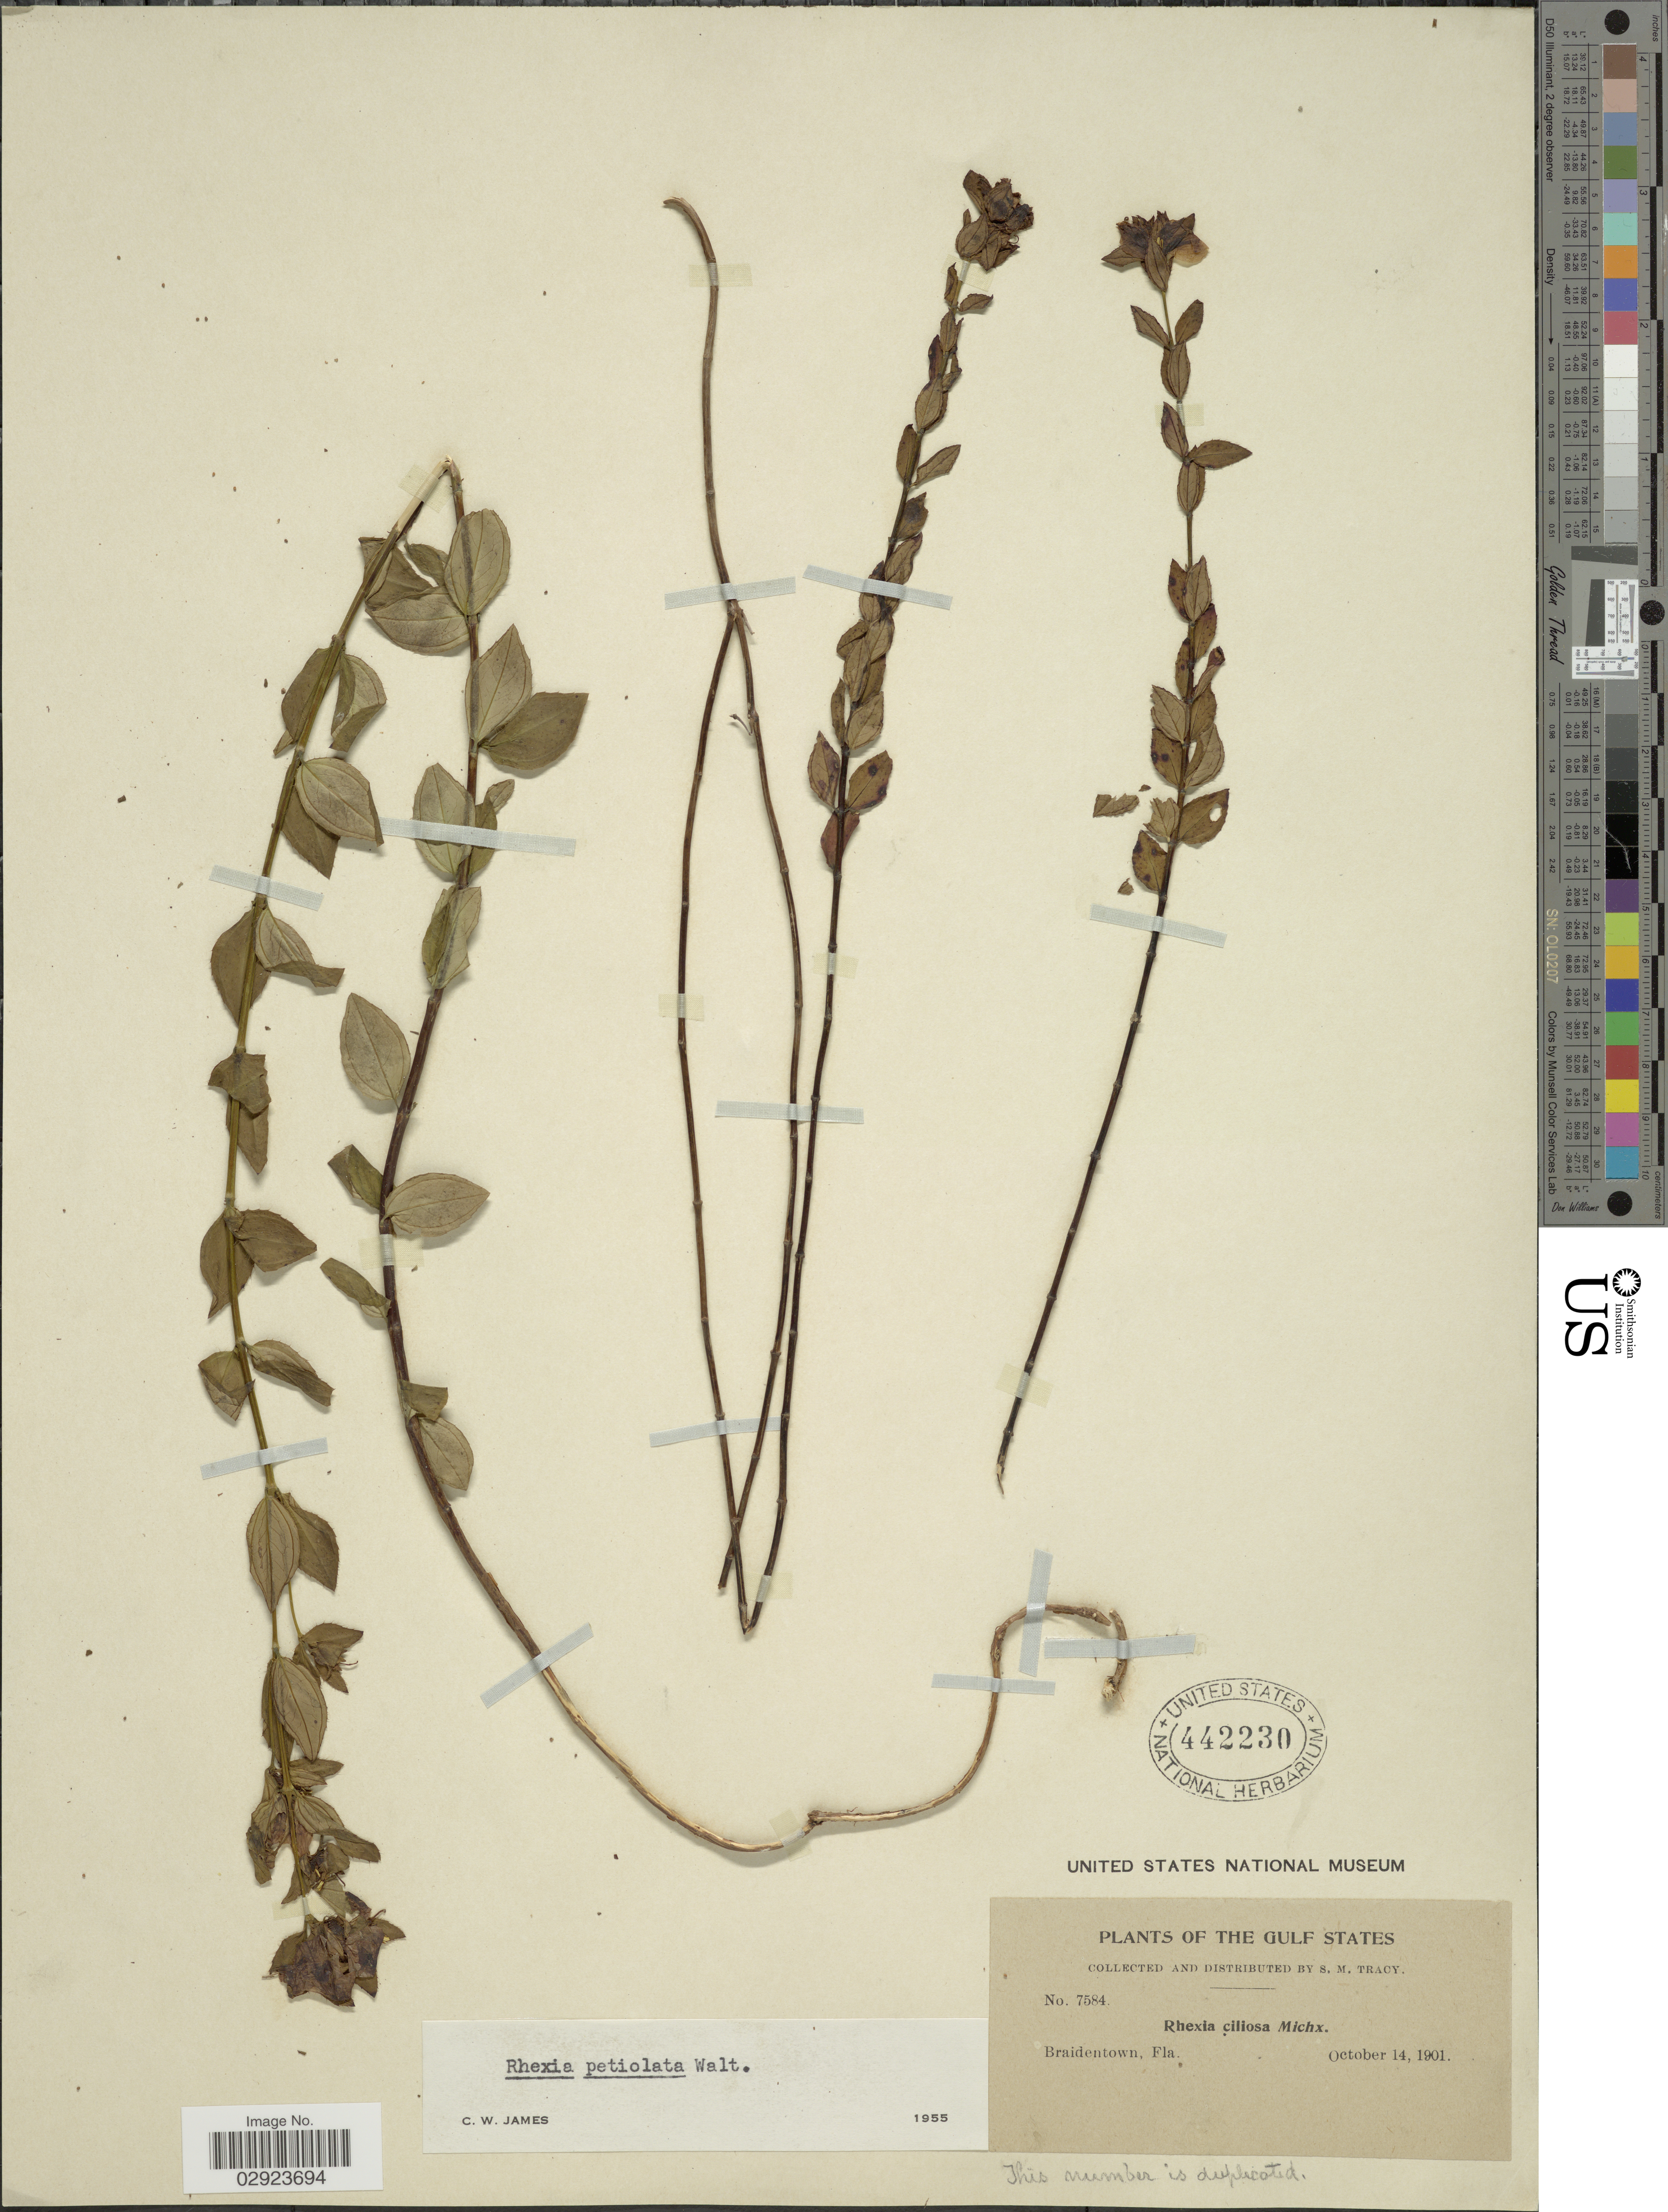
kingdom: Plantae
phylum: Tracheophyta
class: Magnoliopsida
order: Myrtales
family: Melastomataceae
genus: Rhexia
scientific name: Rhexia petiolata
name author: Walter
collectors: S. M. Tracy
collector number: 7584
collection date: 1901-10-14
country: United States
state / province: Florida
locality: Gulf States. Braidentown.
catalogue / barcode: US 442230